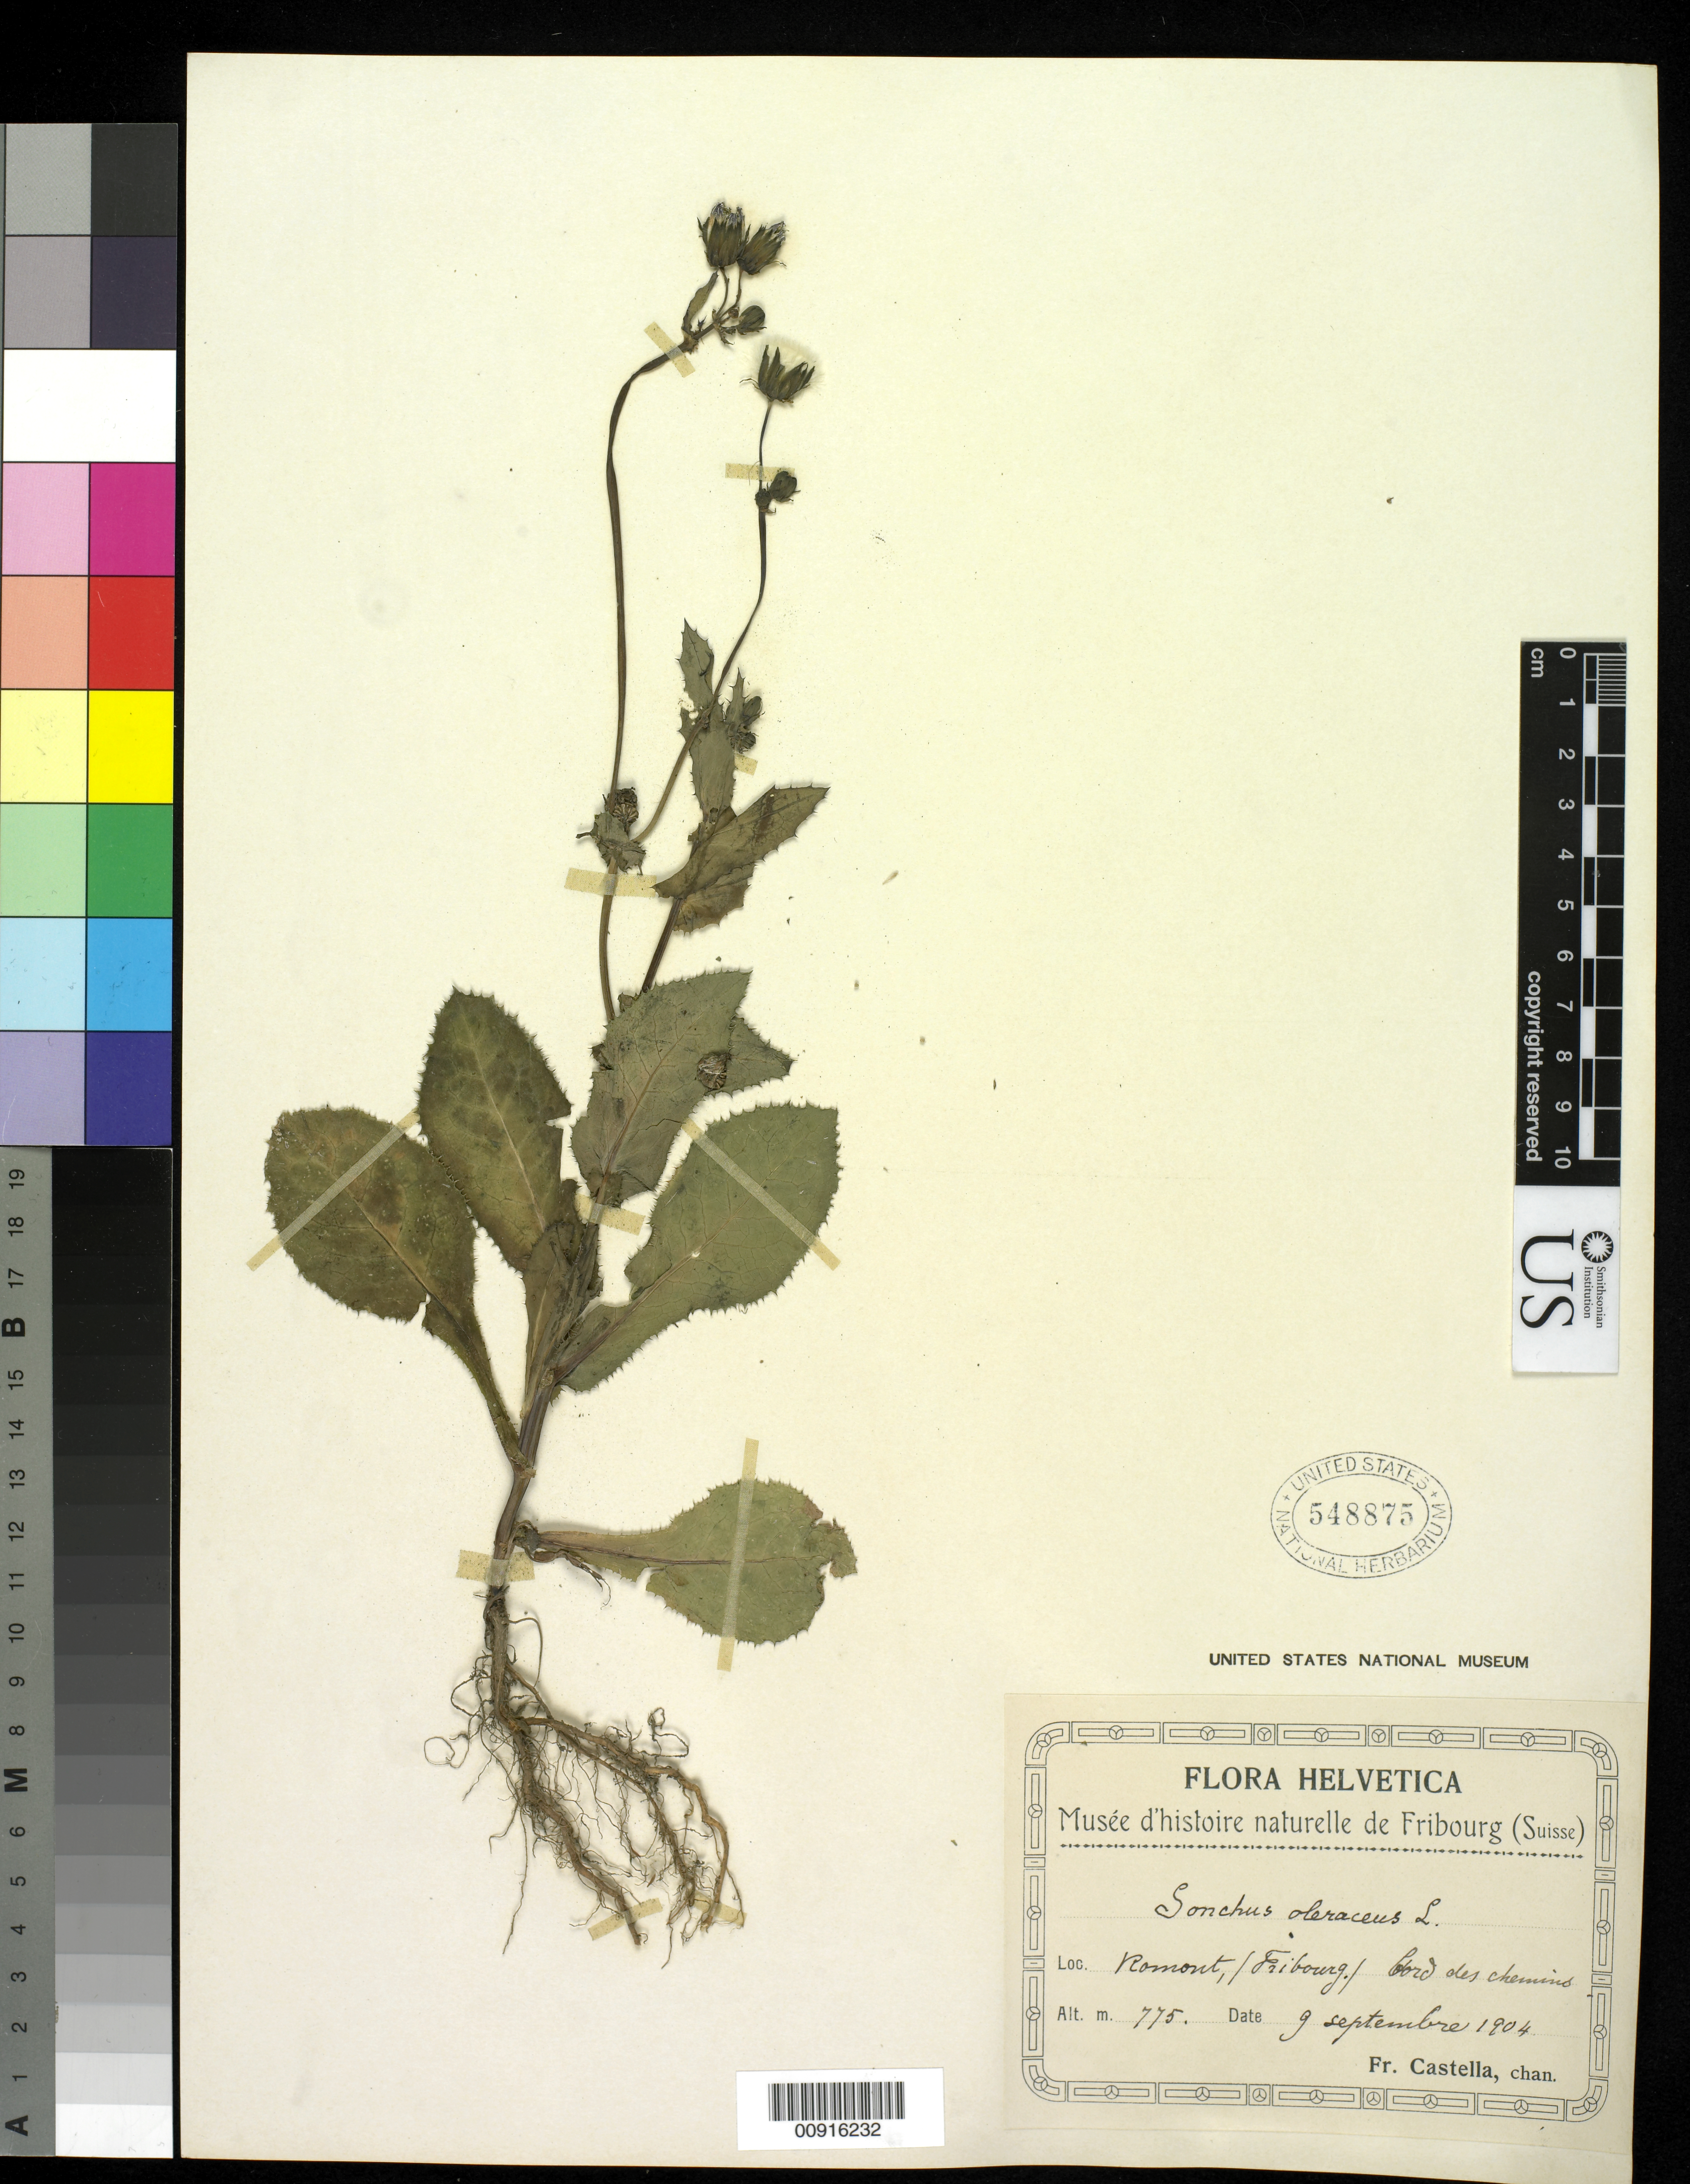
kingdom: Plantae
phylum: Tracheophyta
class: Magnoliopsida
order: Asterales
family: Asteraceae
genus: Sonchus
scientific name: Sonchus oleraceus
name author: L.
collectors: Fr. Castella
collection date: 1904-09-09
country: Switzerland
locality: Romont/Fribourg/Bord des chemins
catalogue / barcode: US 548875